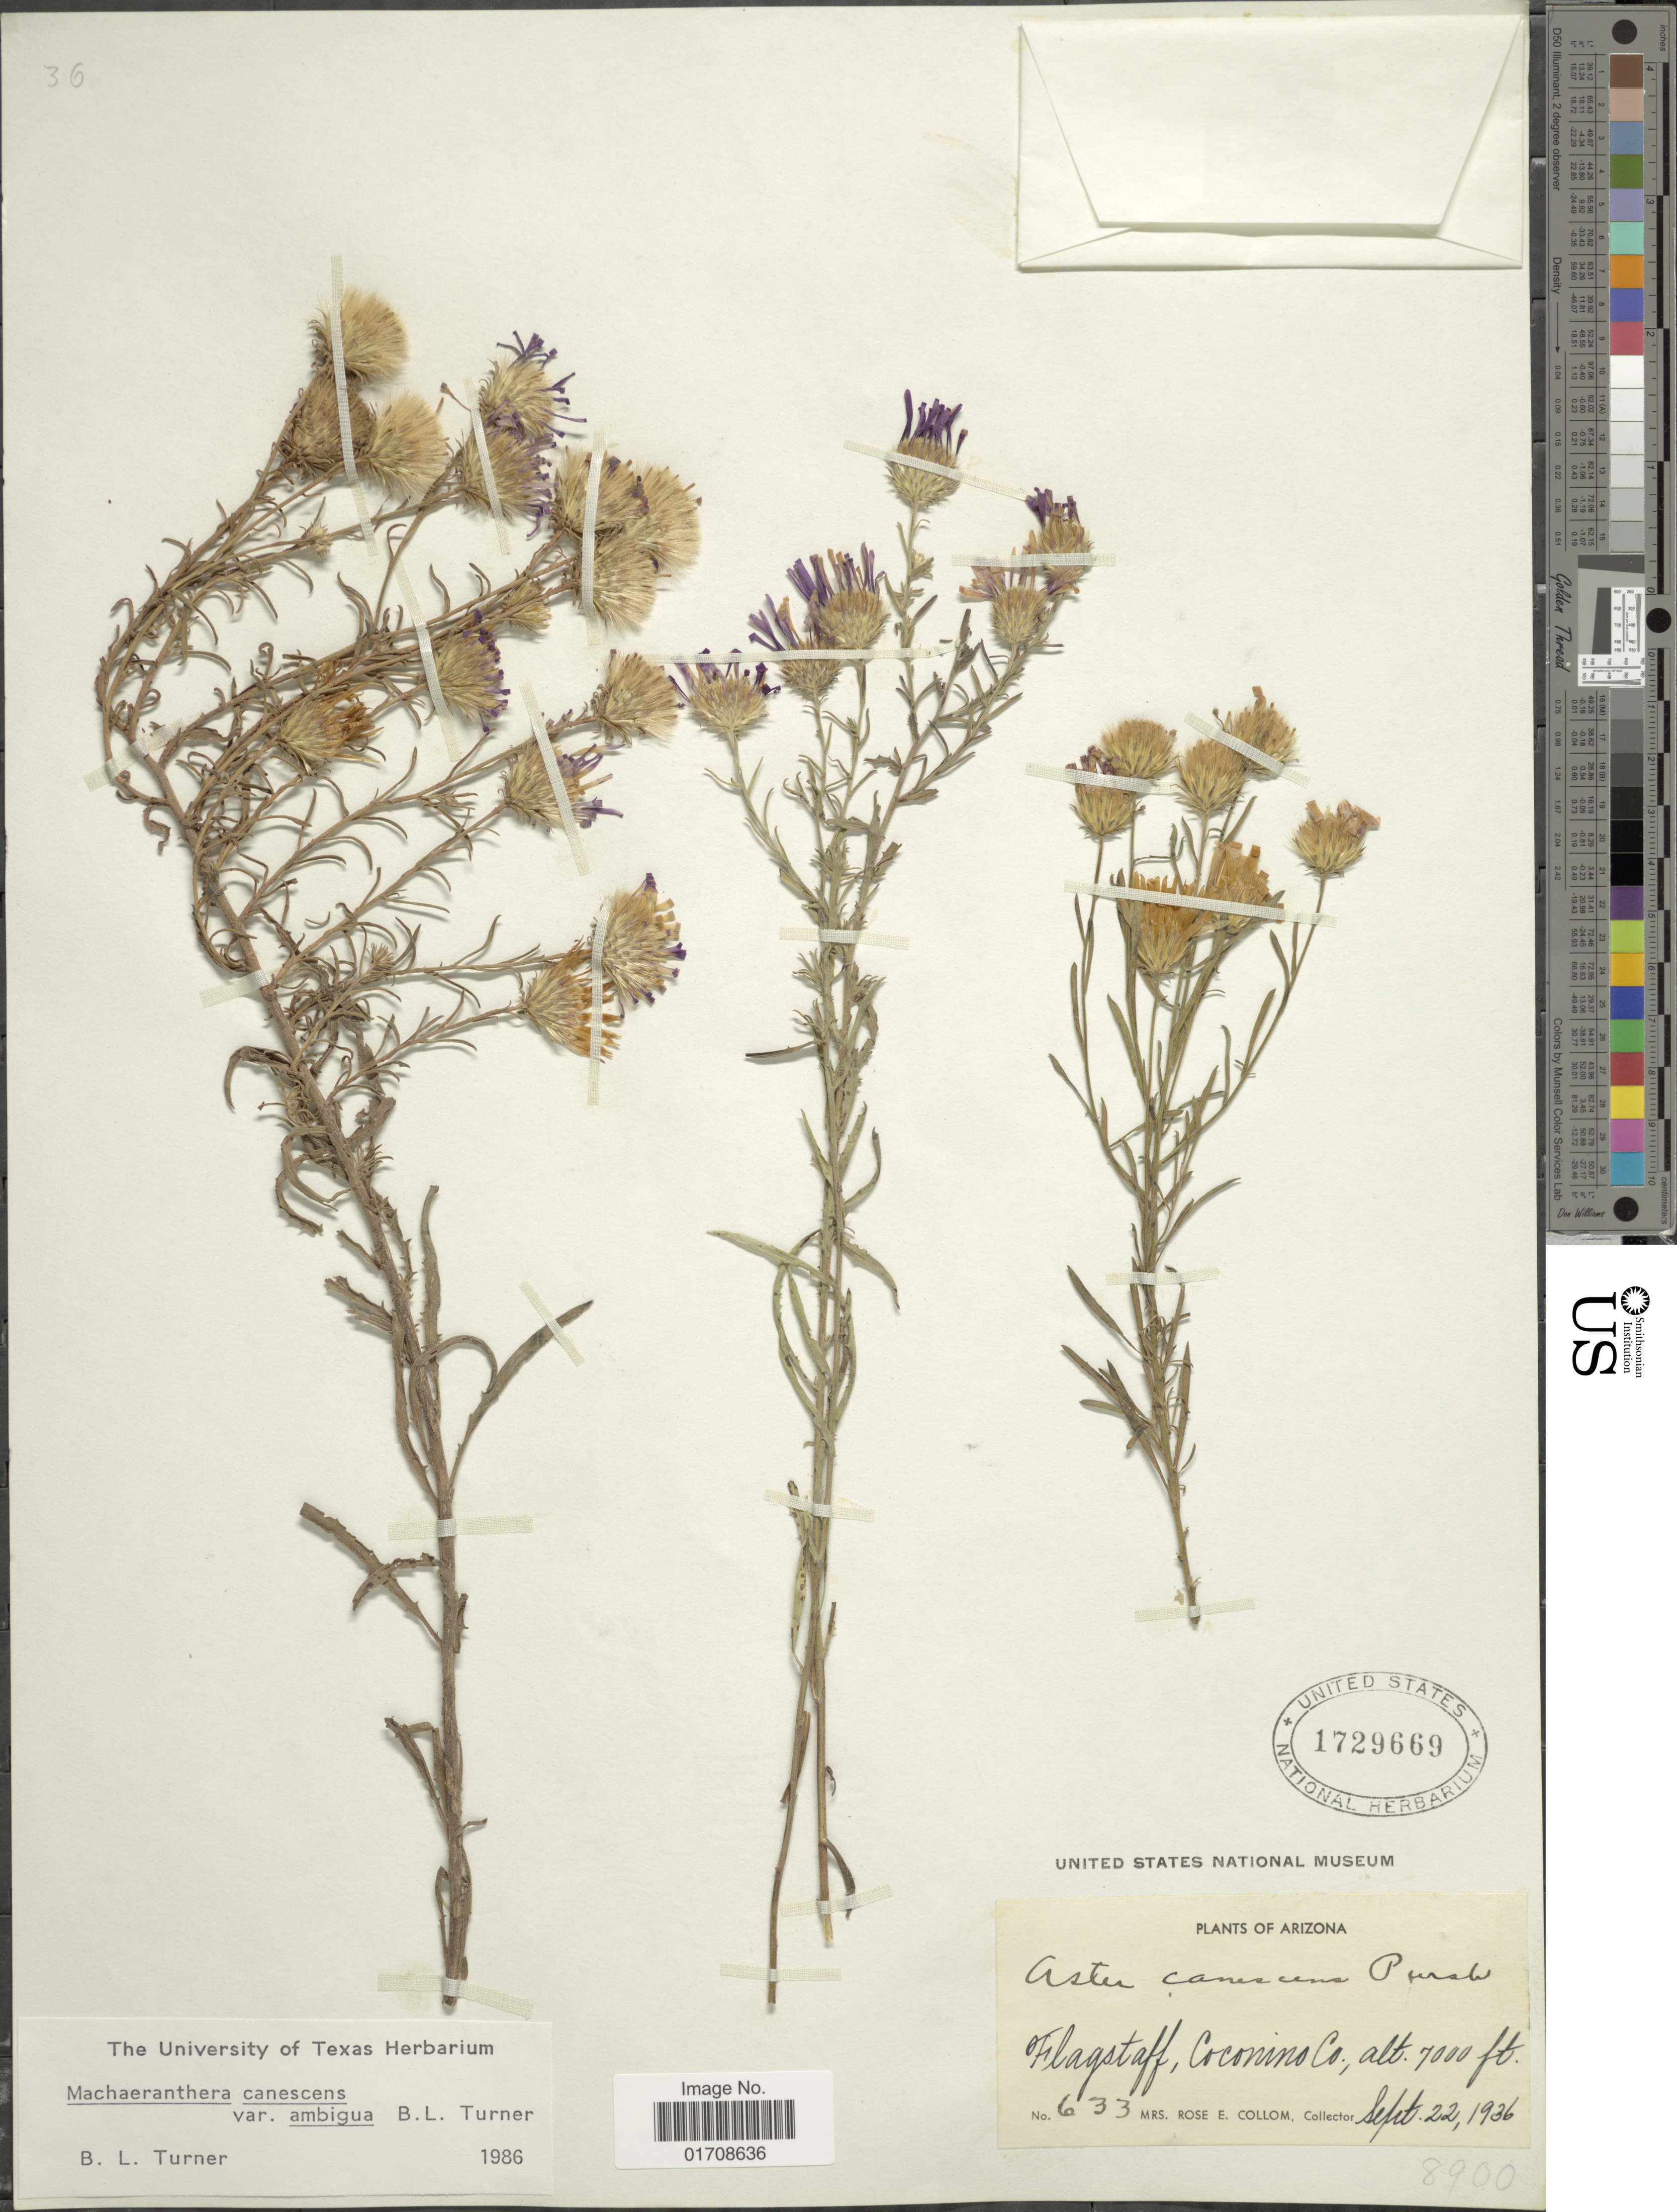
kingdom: Plantae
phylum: Tracheophyta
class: Magnoliopsida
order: Asterales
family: Asteraceae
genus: Machaeranthera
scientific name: Machaeranthera canescens var. ambigua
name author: (B.L. Turner) B.L. Turner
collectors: R. E. Collom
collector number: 633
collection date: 1936-09-22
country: United States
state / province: Arizona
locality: Flagstaff, Coconino Co.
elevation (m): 2134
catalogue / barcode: US 1729669